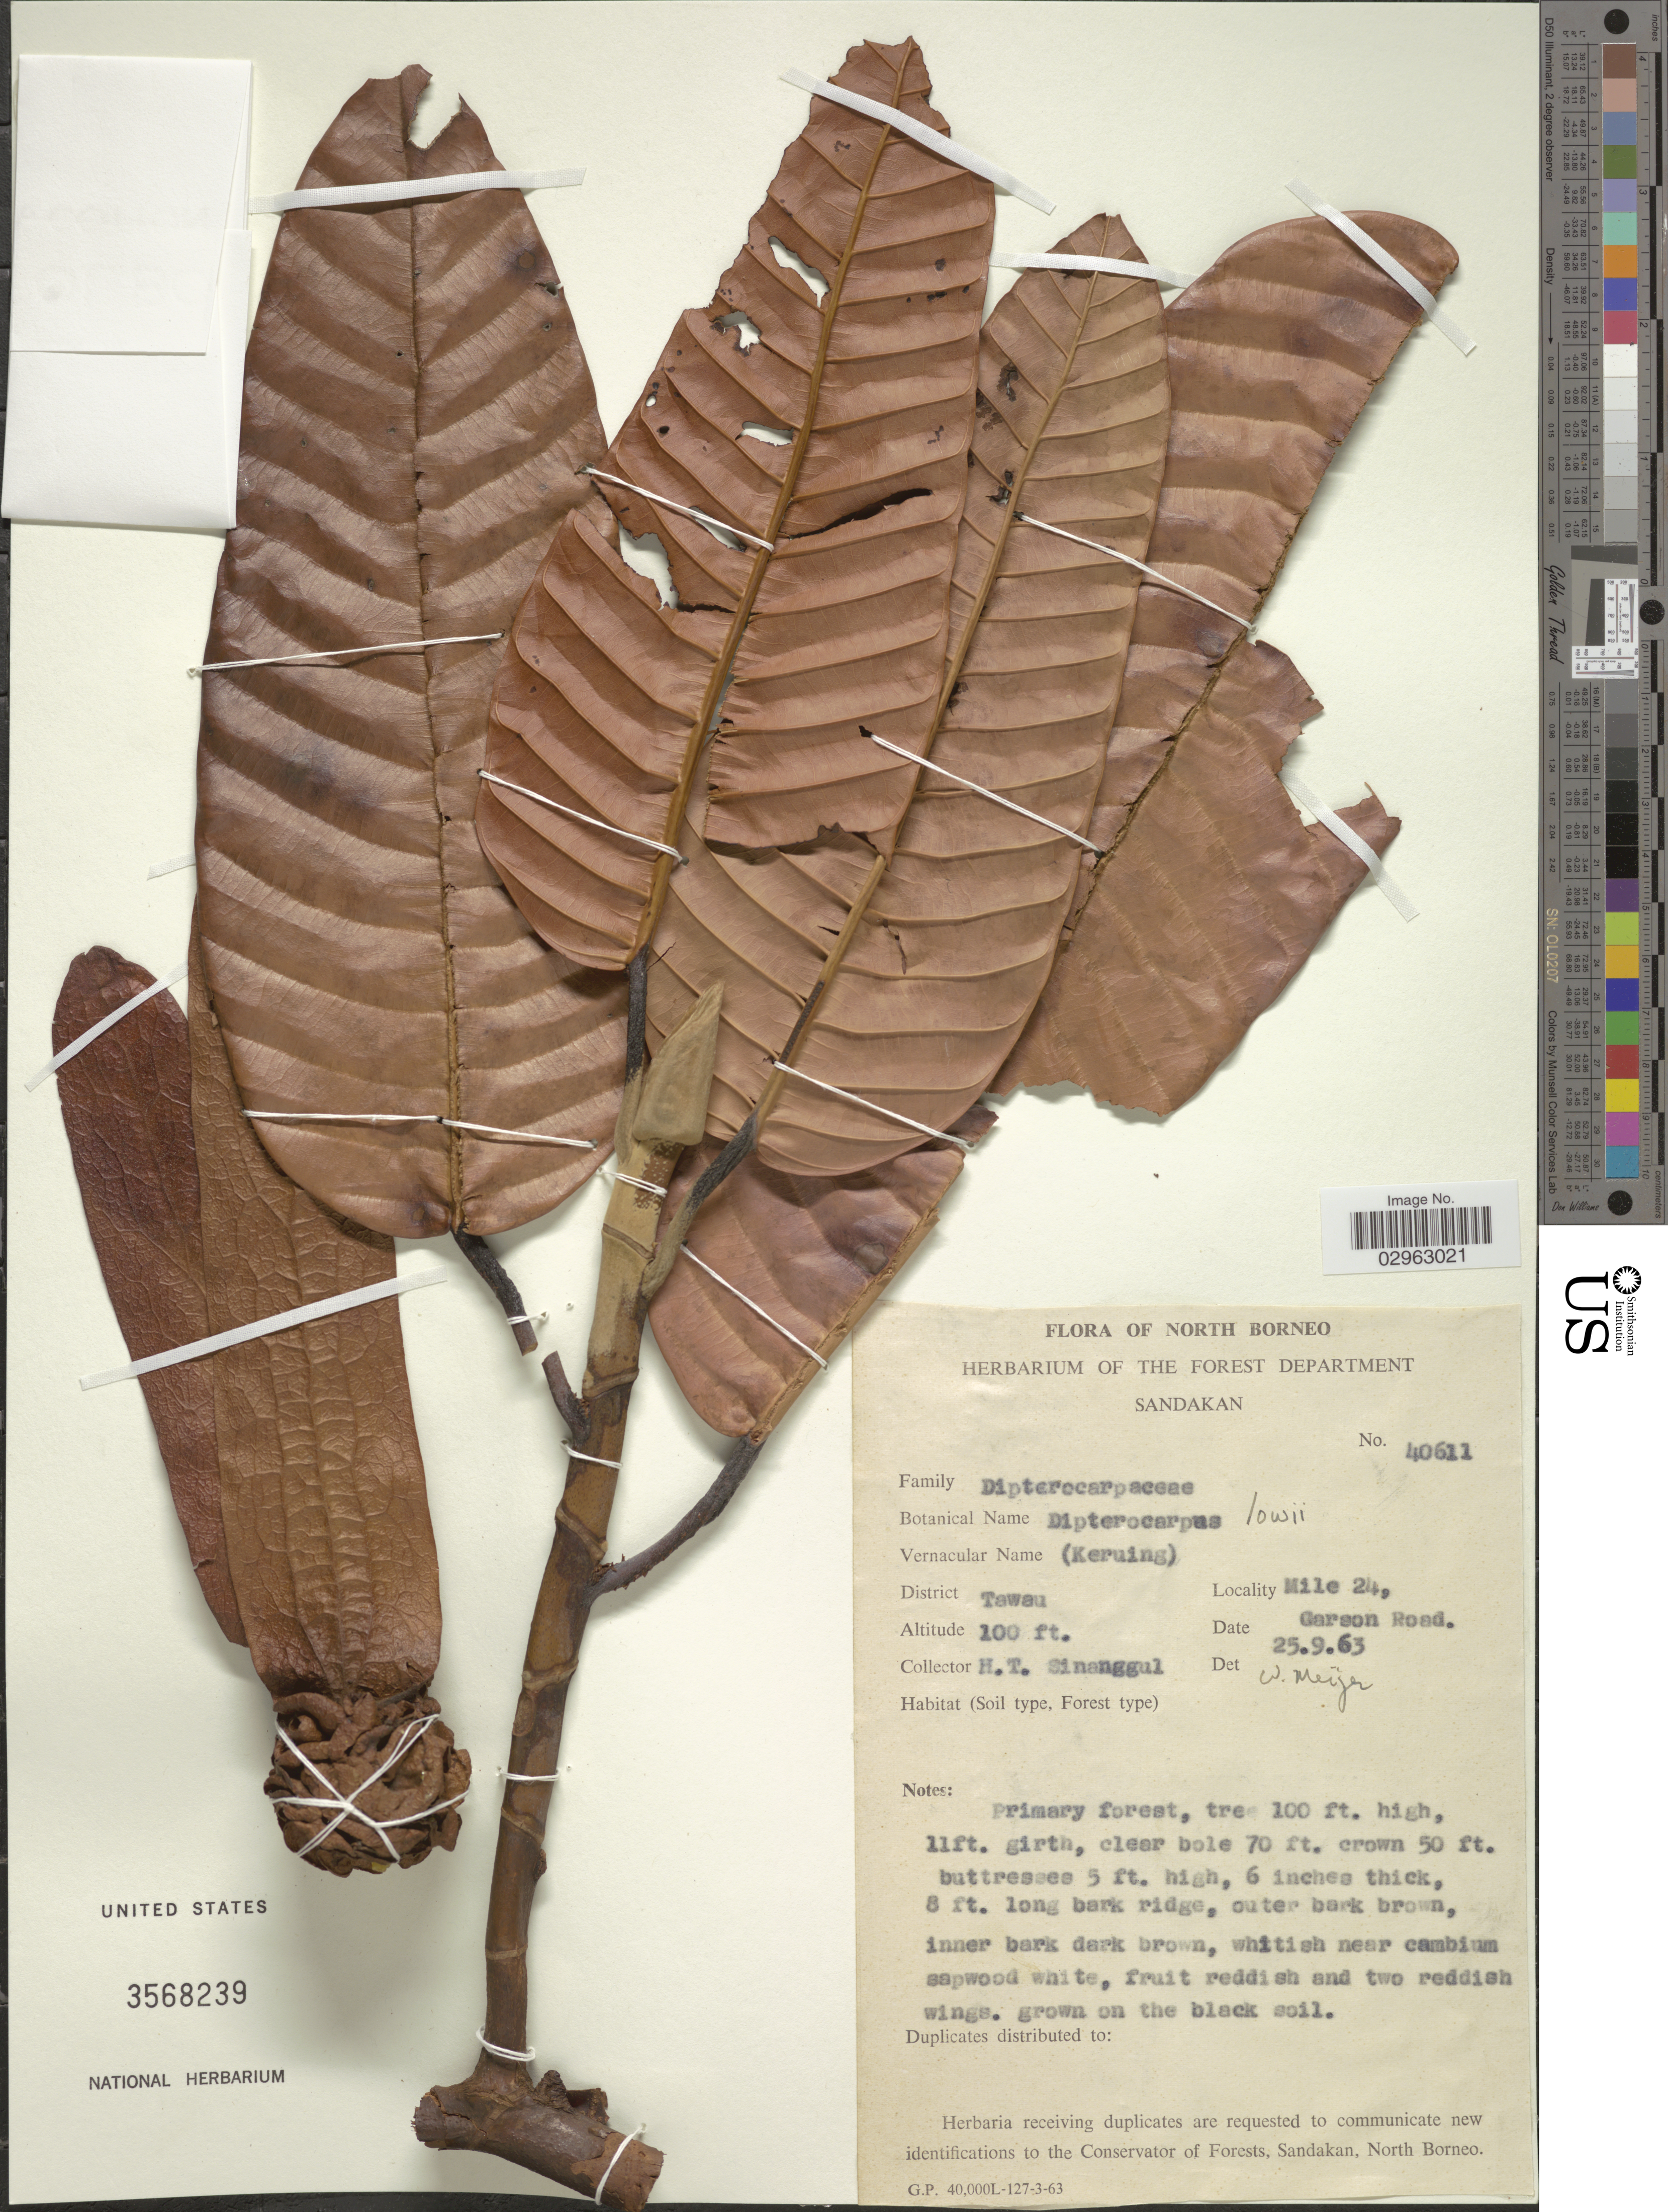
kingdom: Plantae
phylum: Tracheophyta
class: Magnoliopsida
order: Malvales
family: Dipterocarpaceae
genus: Dipterocarpus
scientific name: Dipterocarpus lowii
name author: Hook. f.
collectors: H. Sinanggul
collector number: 40611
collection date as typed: Transcribed d/m/y: 25/9/63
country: Malaysia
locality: North Borneo. District Tawau, Mile 24, Garson Road.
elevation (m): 30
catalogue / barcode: US 3568239